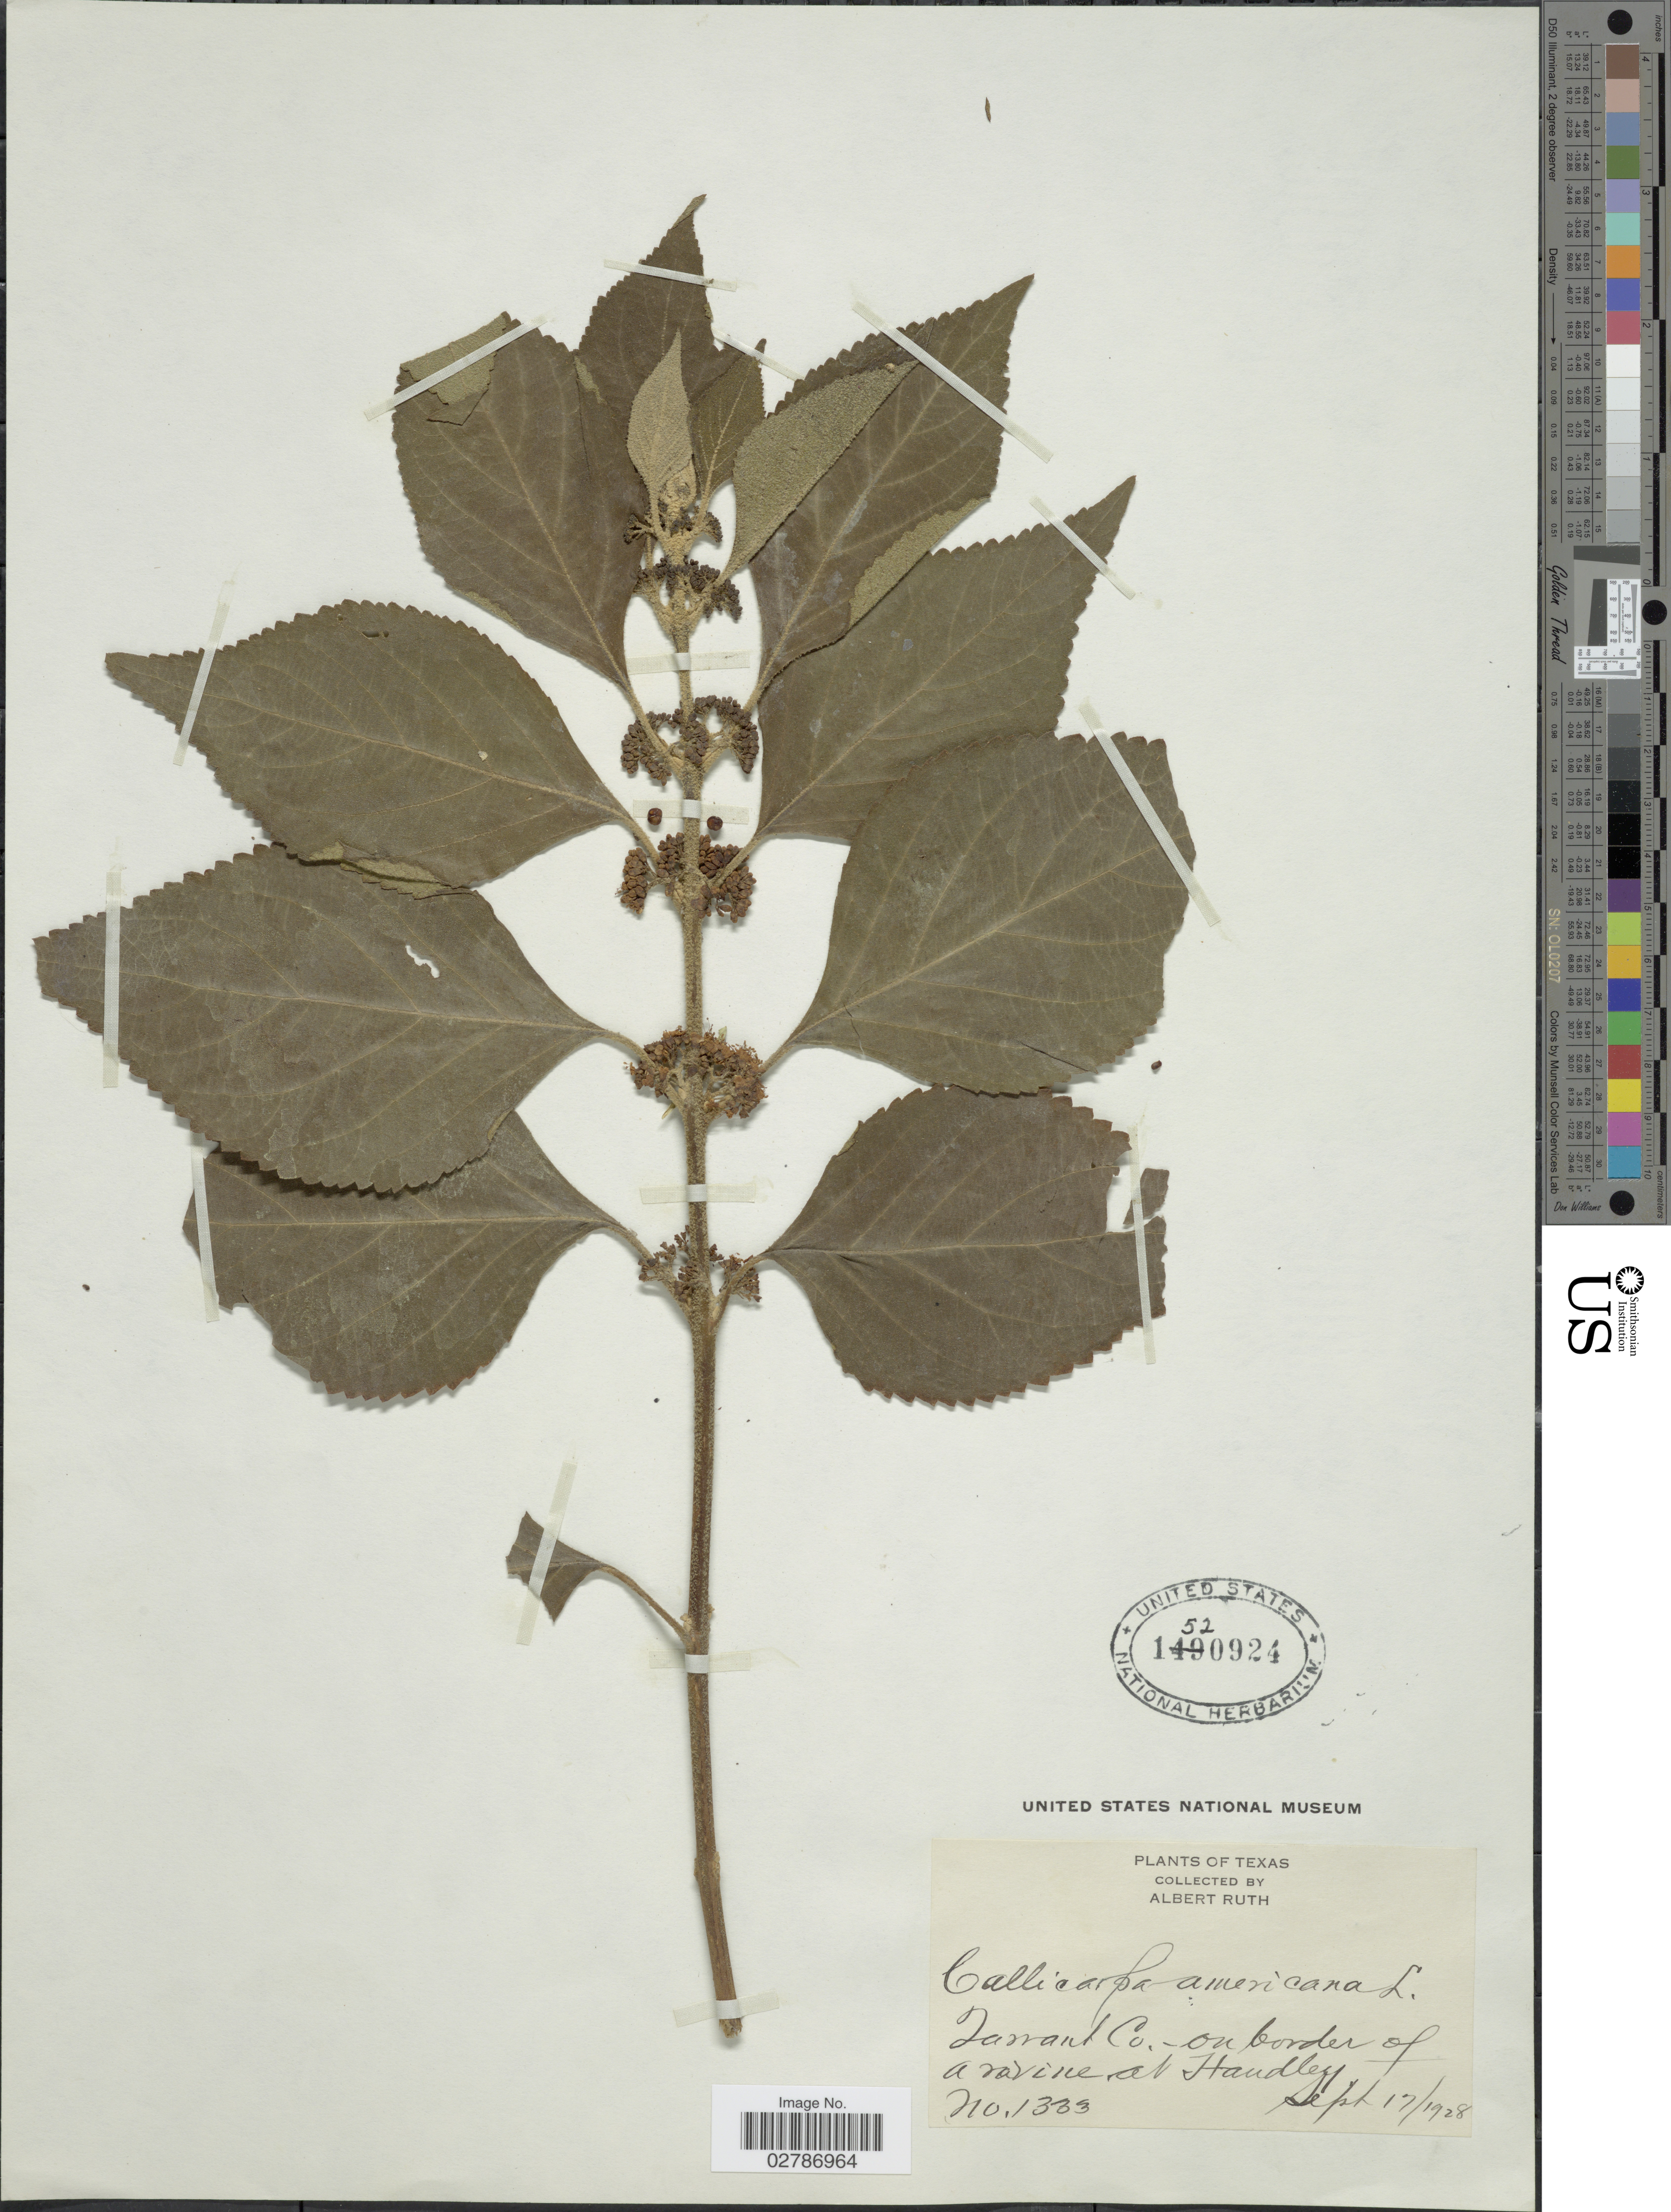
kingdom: Plantae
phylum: Tracheophyta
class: Magnoliopsida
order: Lamiales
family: Lamiaceae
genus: Callicarpa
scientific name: Callicarpa americana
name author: L.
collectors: A. Ruth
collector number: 1333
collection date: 1928-09-17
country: United States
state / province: Texas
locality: Tarrant Co. - on border of a ravine at Handley.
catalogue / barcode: US 1520924